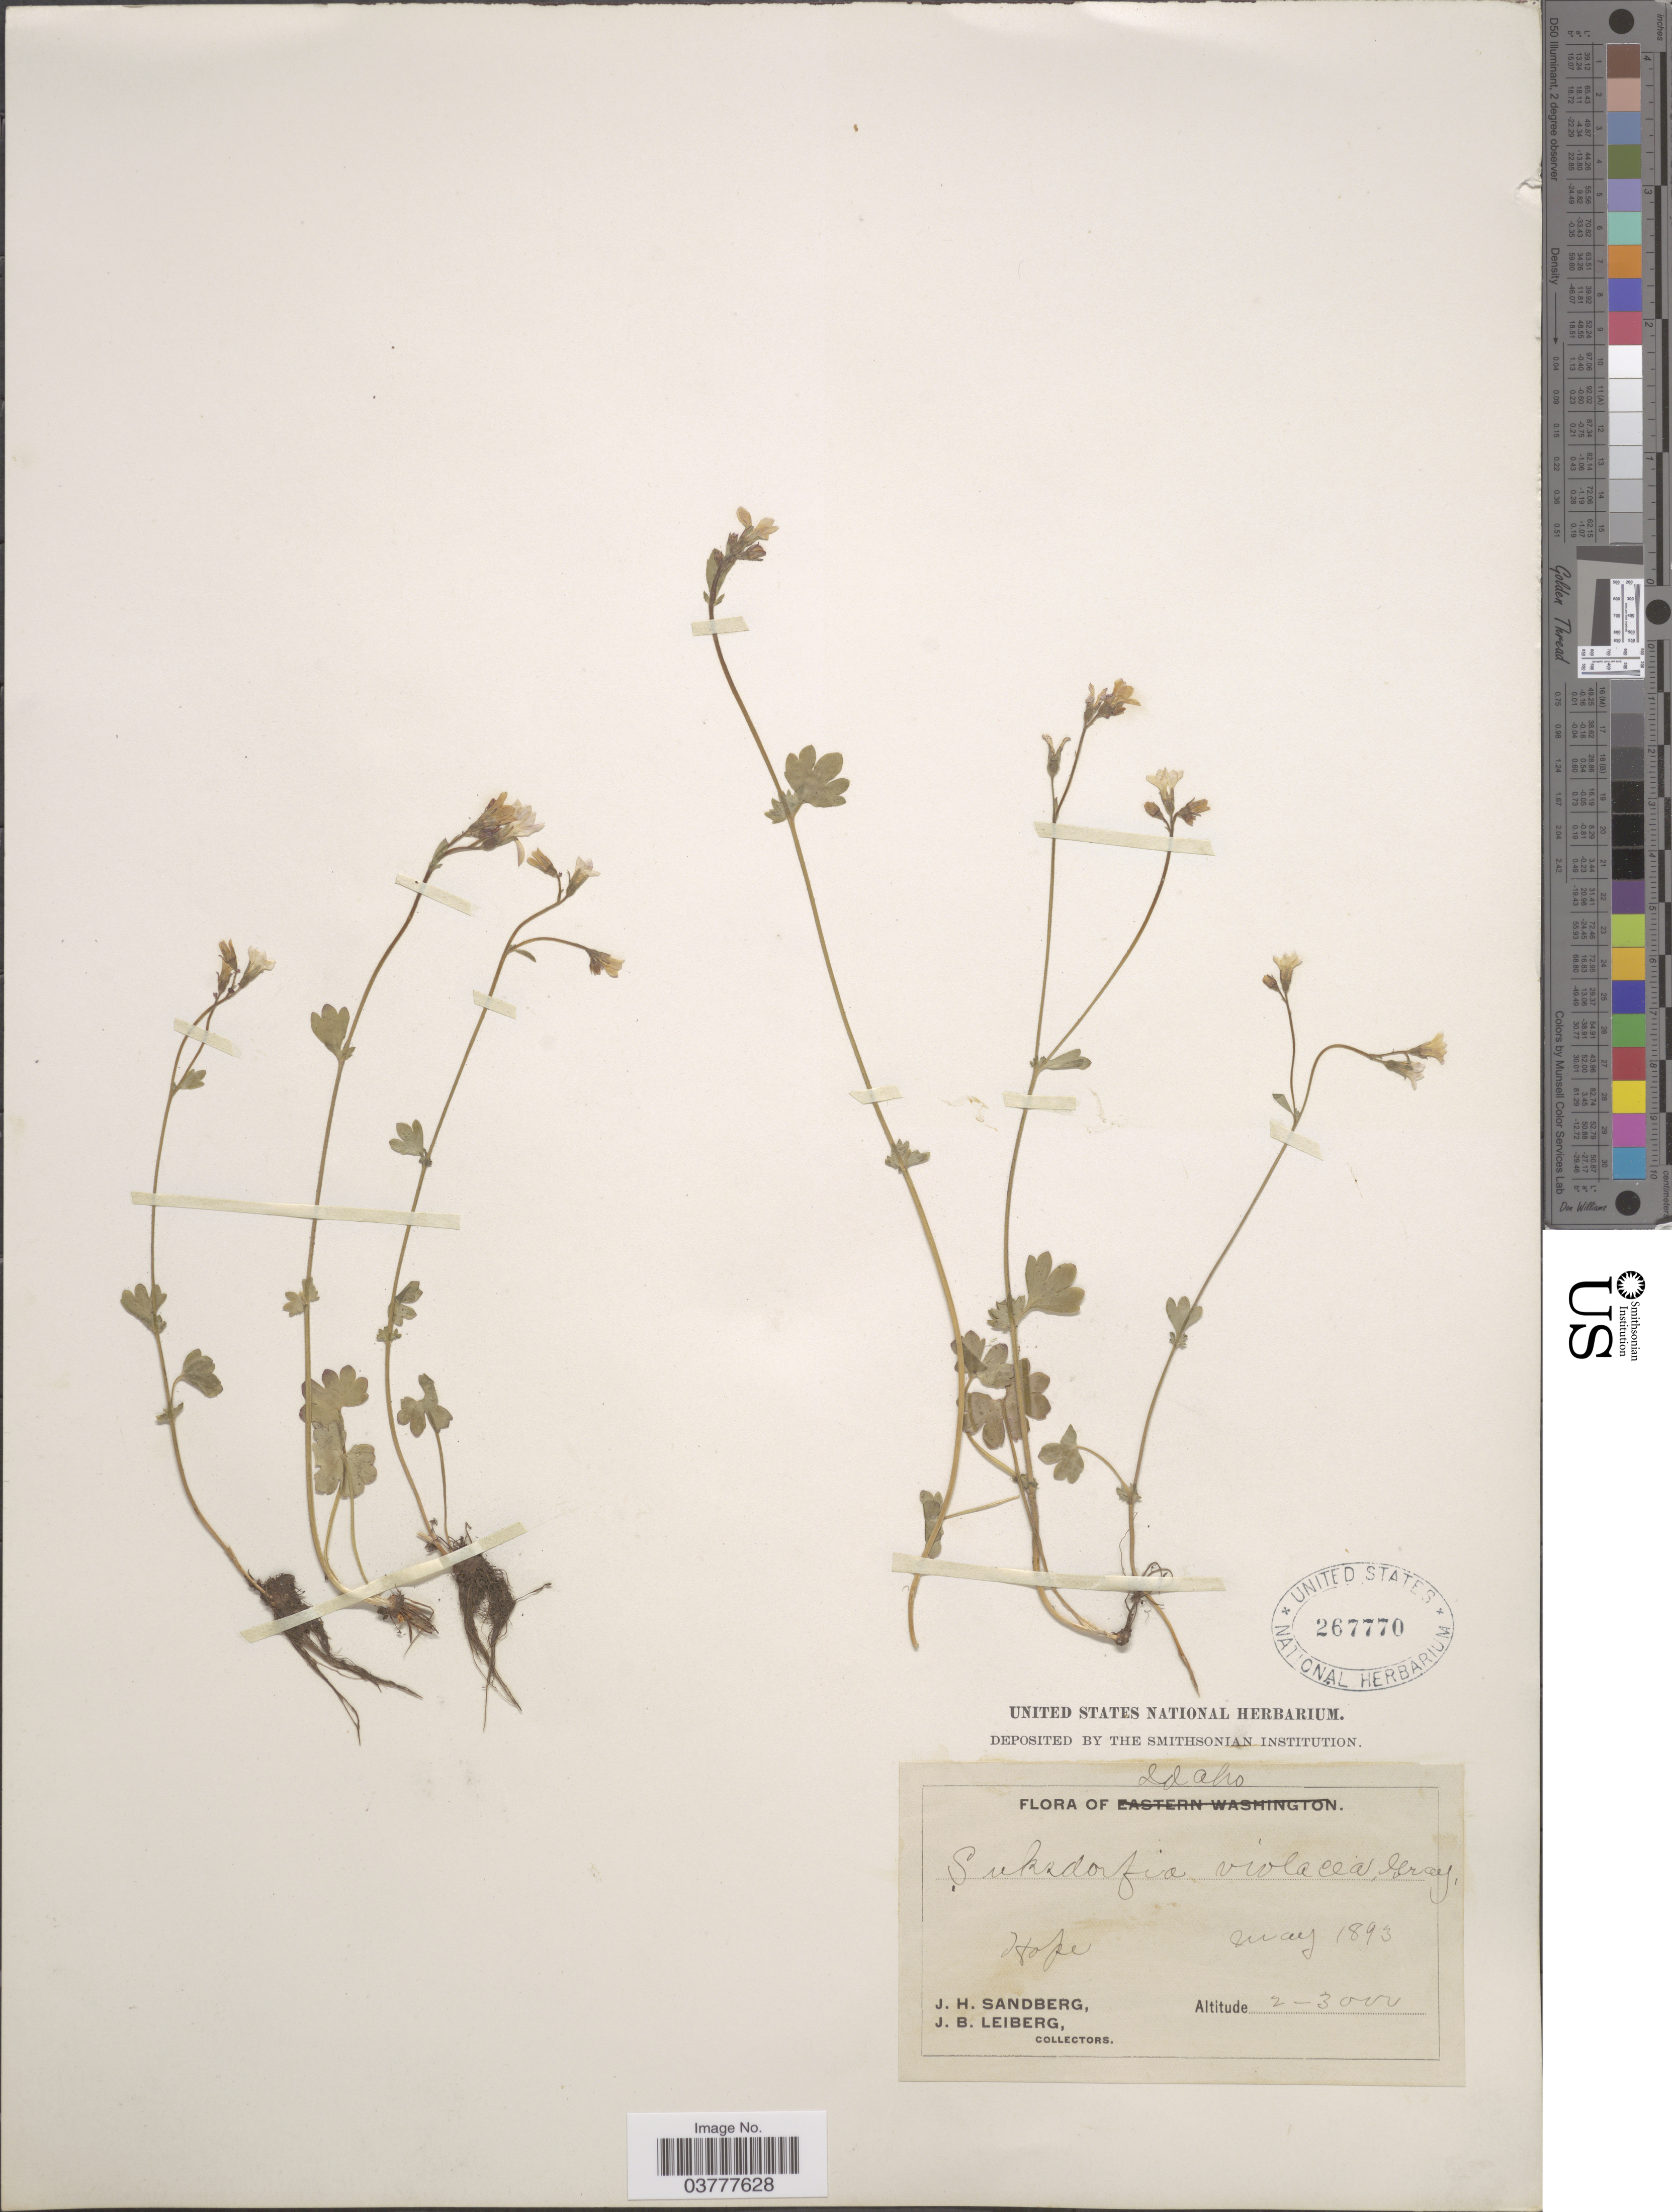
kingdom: Plantae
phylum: Tracheophyta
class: Magnoliopsida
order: Saxifragales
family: Saxifragaceae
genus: Suksdorfia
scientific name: Suksdorfia violacea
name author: A. Gray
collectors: J. H. Sandberg & J. B. Leiberg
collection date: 1893-05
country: United States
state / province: Idaho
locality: Hope.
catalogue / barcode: US 267770